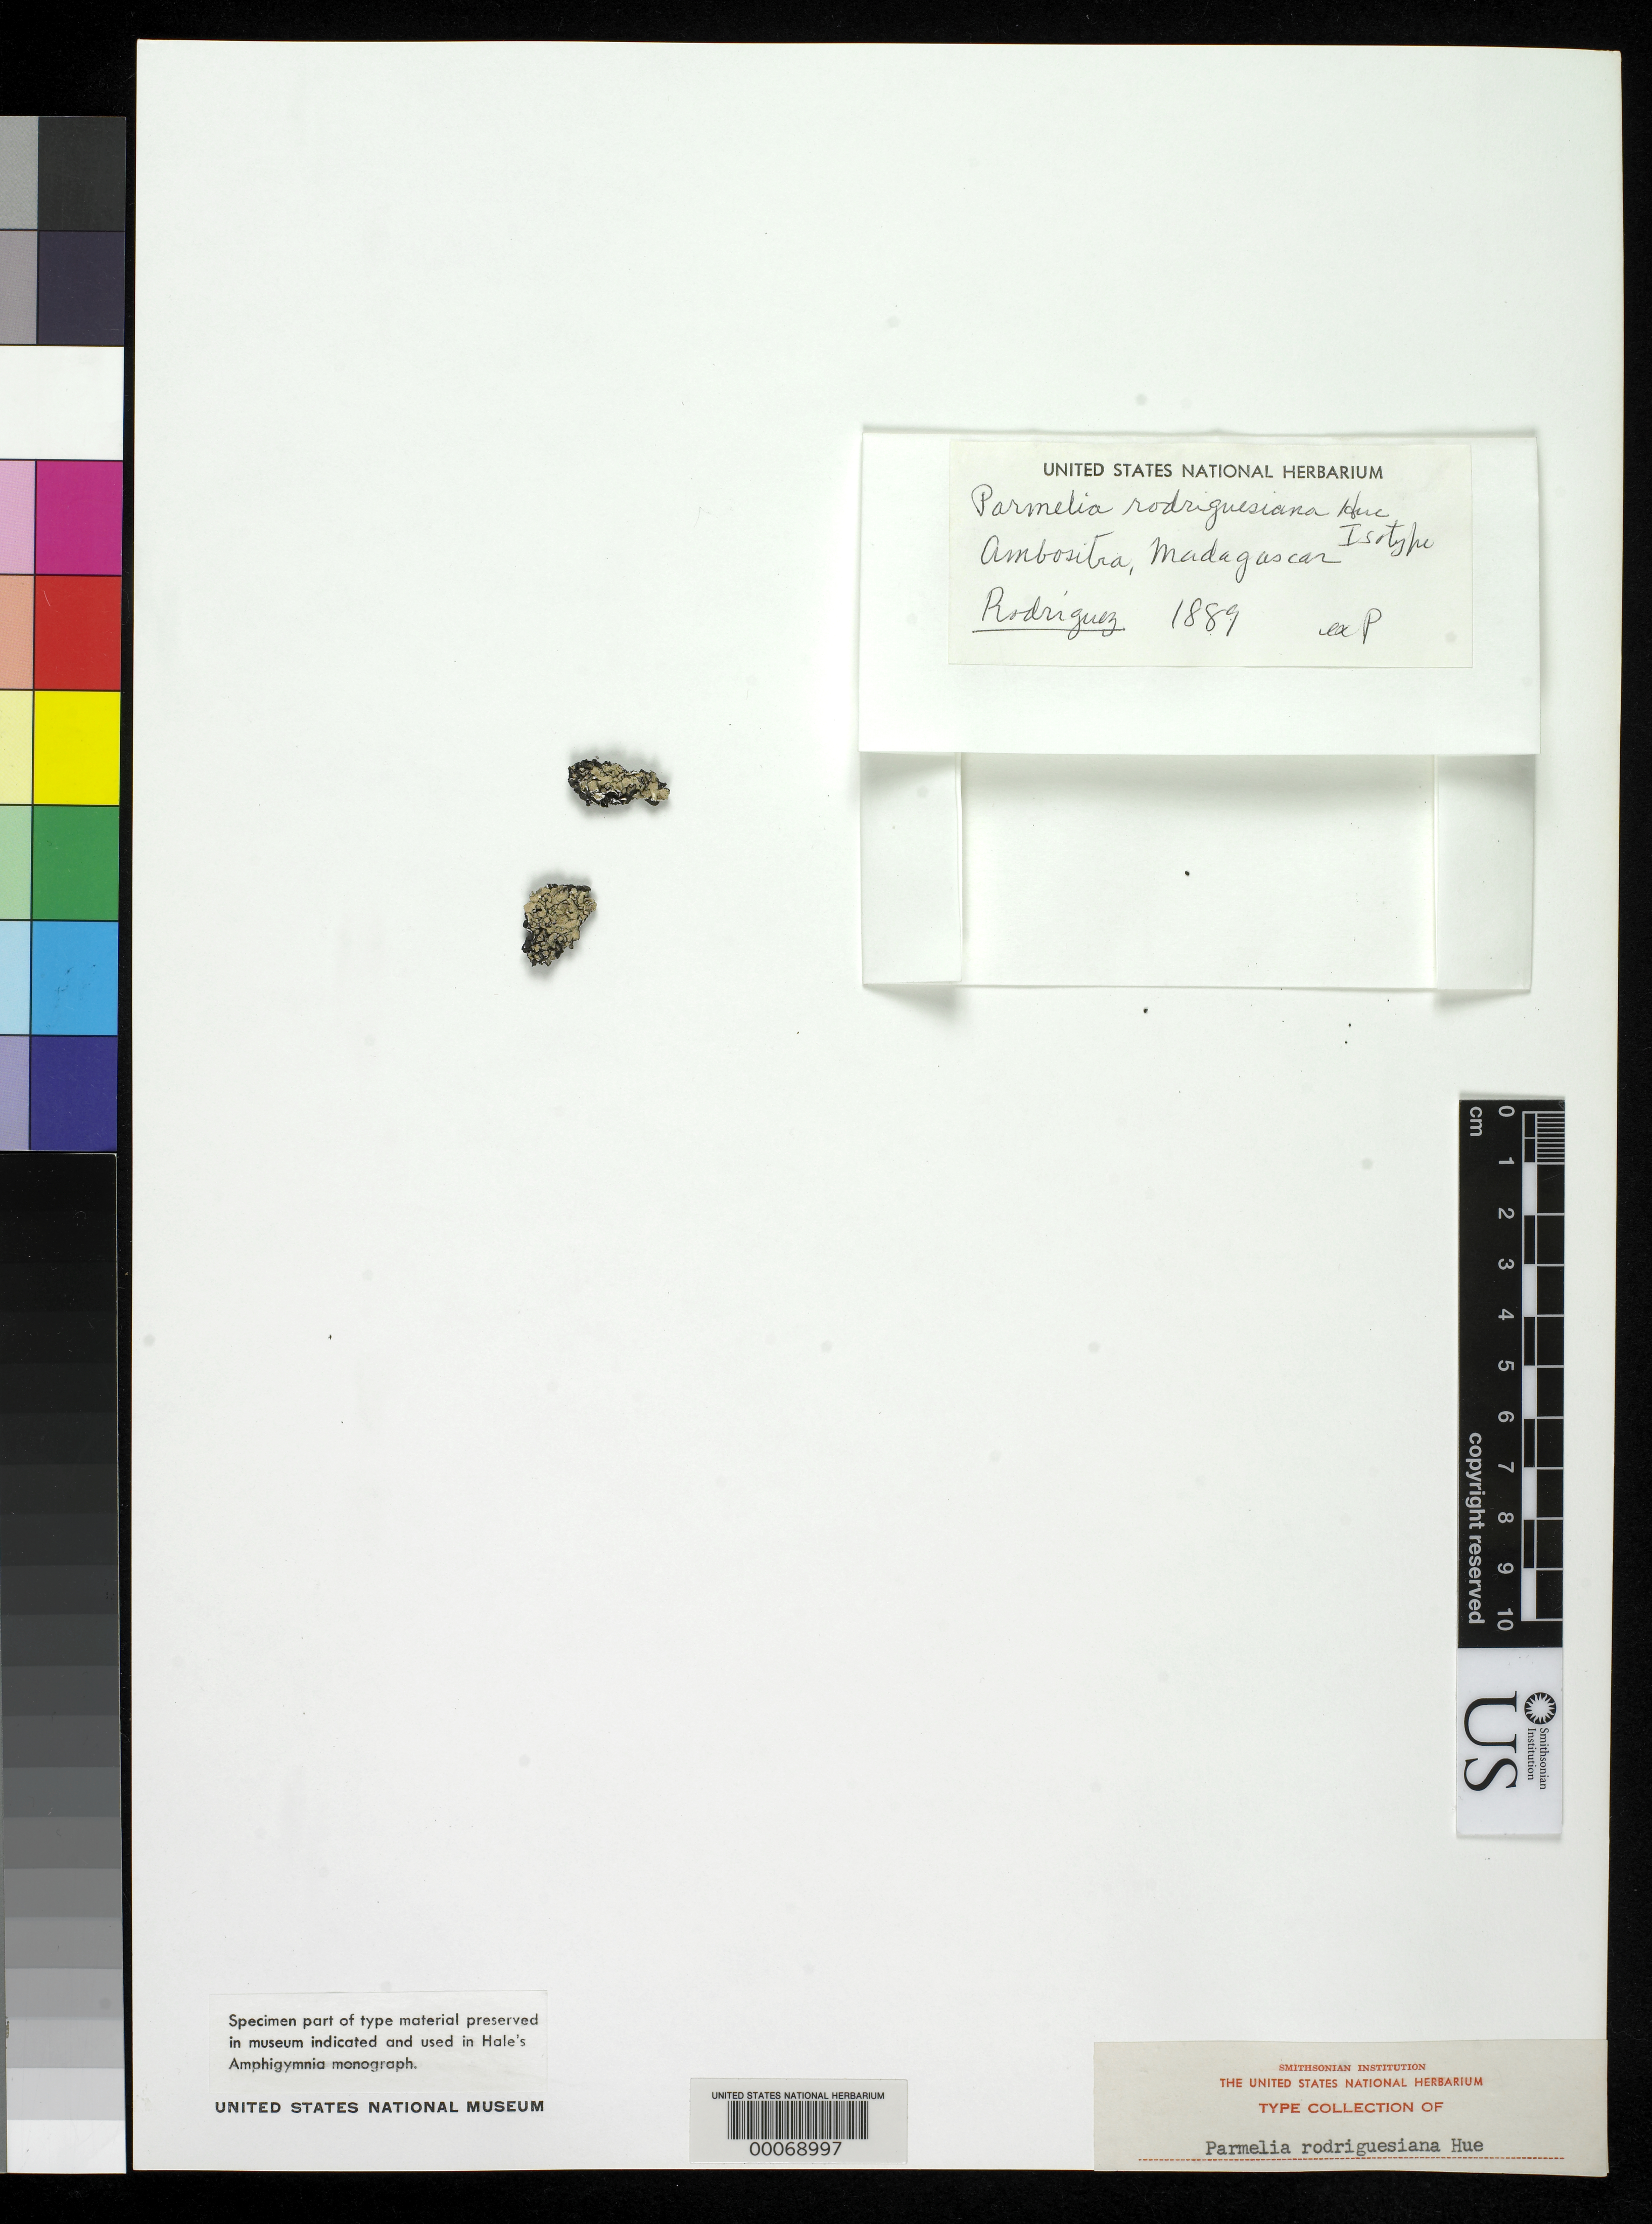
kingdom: Fungi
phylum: Ascomycota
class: Lecanoromycetes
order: Lecanorales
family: Parmeliaceae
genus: Parmelia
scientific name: Parmelia rodriguesiana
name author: Hue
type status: Isolectotype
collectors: Rodriguez, --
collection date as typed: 1889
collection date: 1889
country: Madagascar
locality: Ambositra.